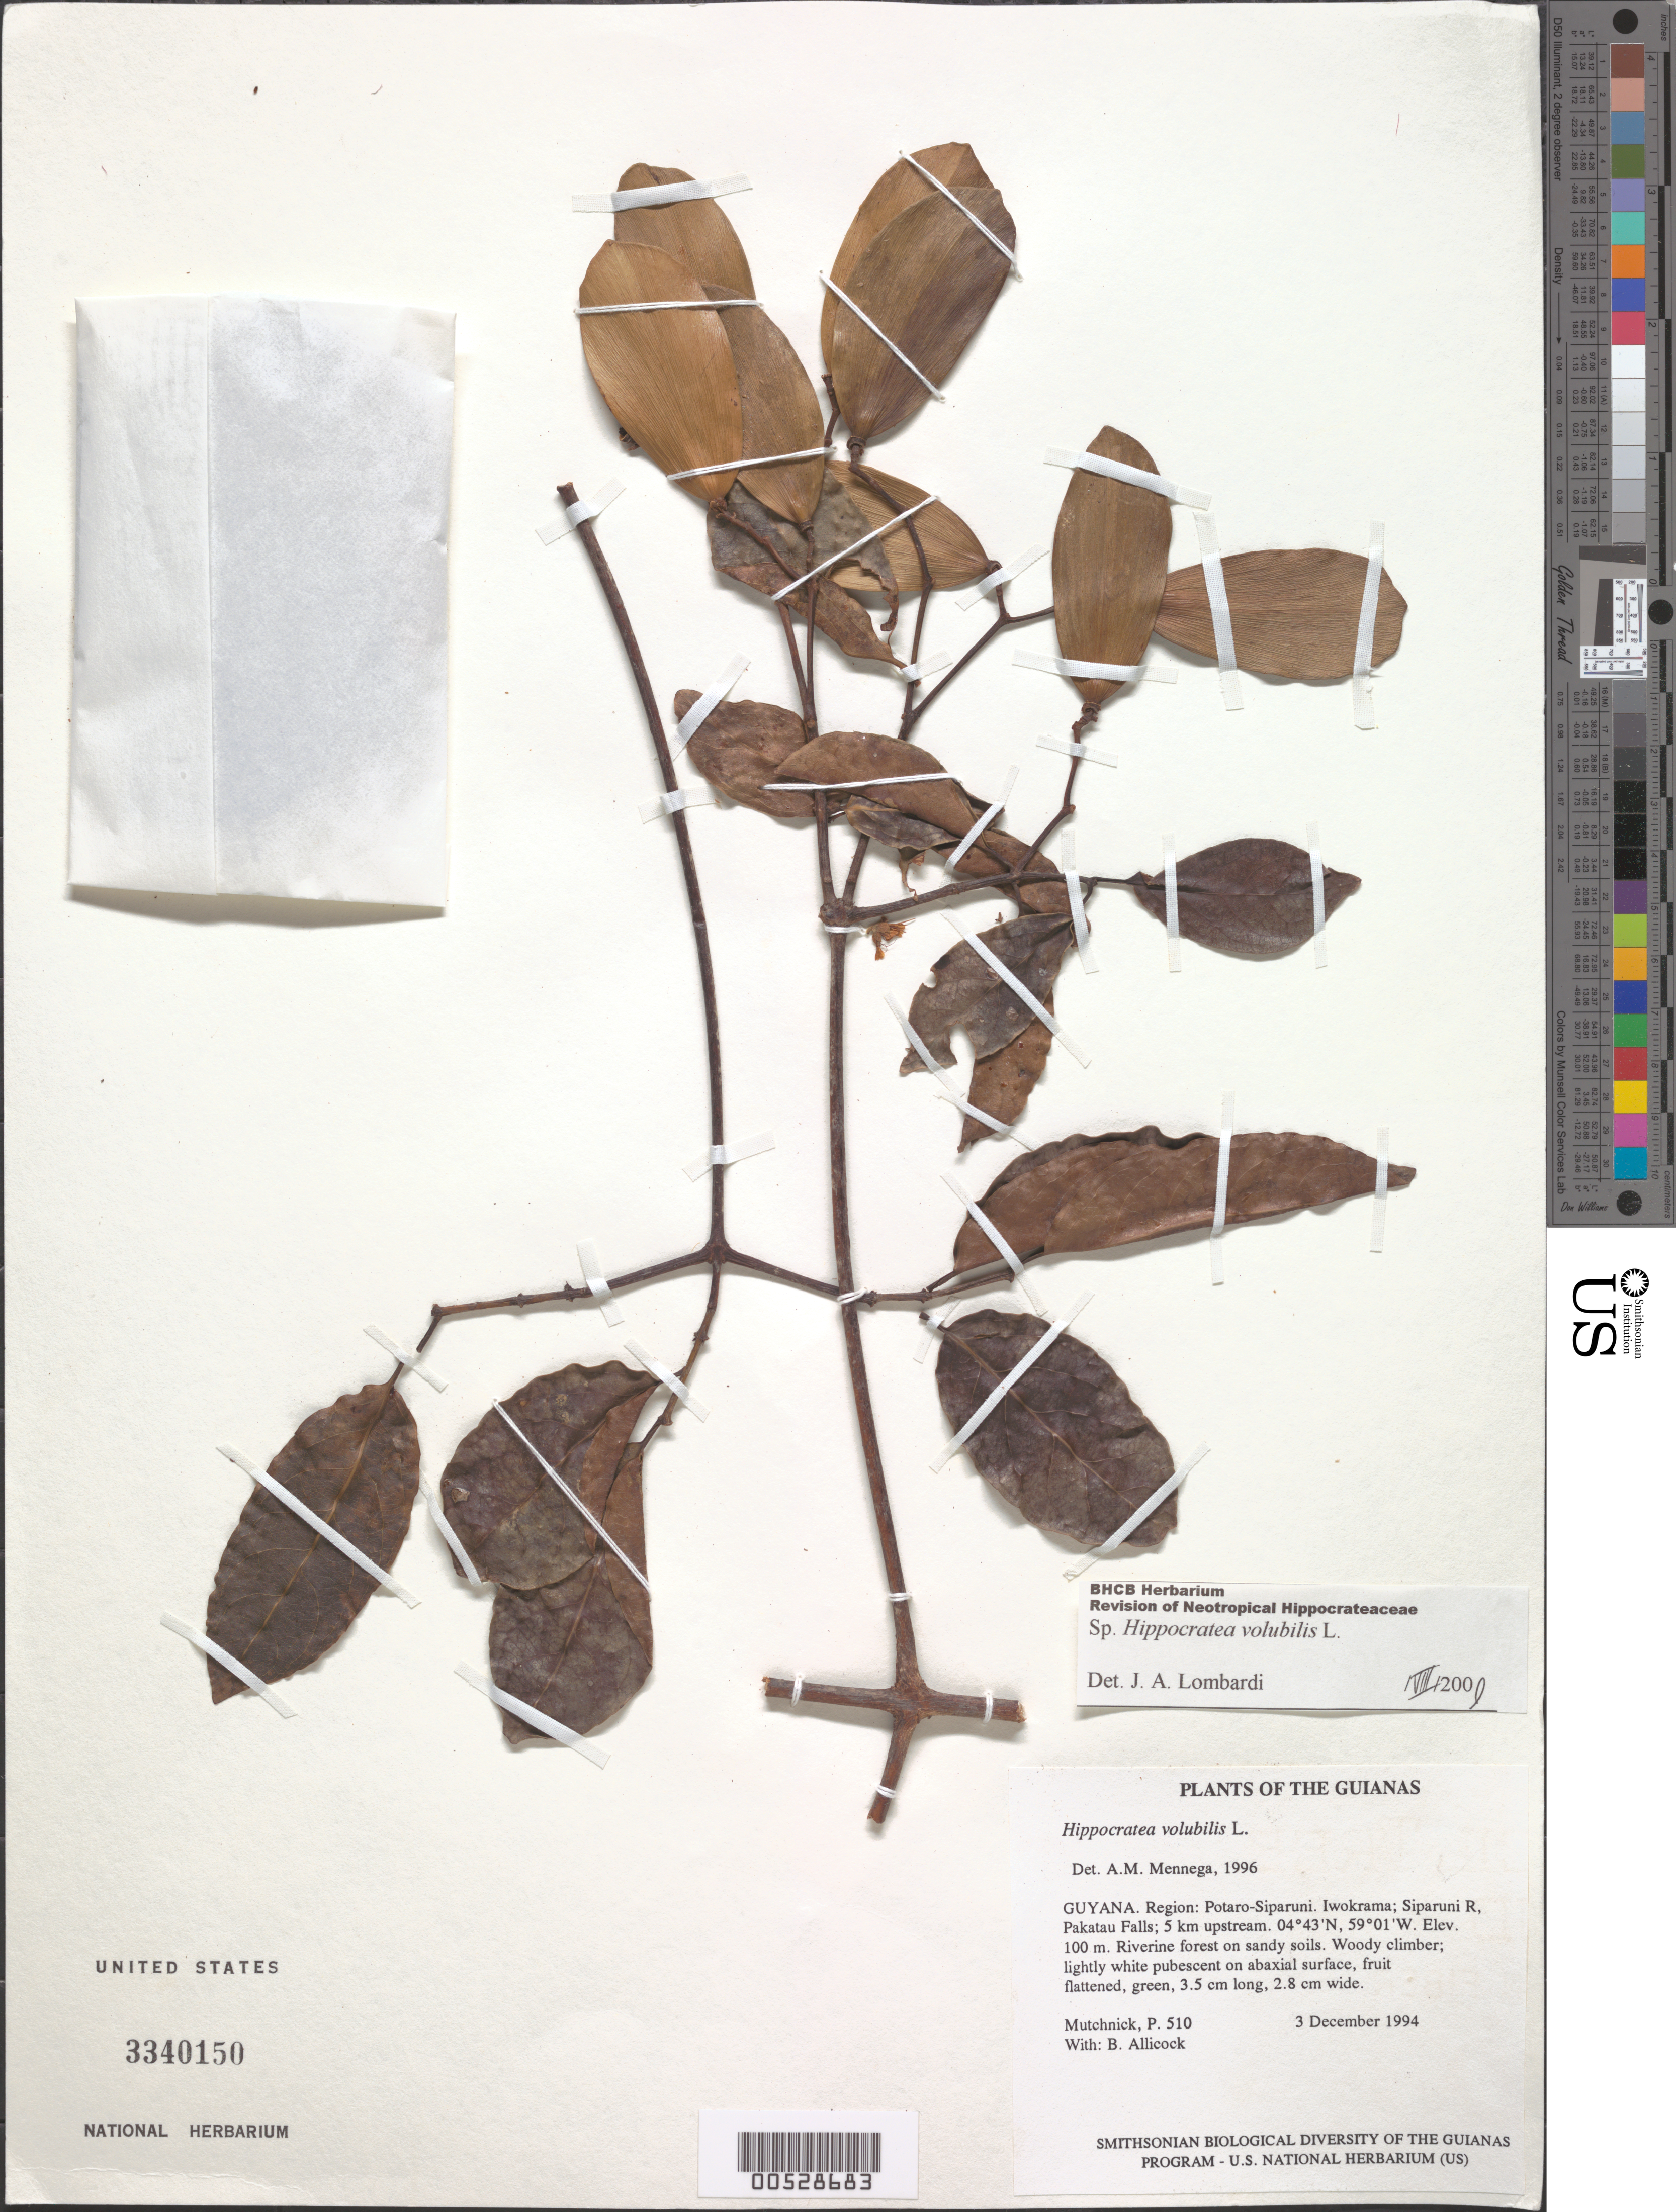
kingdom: Plantae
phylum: Tracheophyta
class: Magnoliopsida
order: Celastrales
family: Celastraceae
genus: Hippocratea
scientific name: Hippocratea volubilis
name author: L.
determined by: Mennega, A. M. W.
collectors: P. Mutchnick & B. Allicock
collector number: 510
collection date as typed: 3 December 1994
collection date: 1994-12-03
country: Guyana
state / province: Potaro-Siparuni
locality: Iwokrama; Siparuni R, Pakatau Falls; 5 km upstream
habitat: Riverine forest on sandy soils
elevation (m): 100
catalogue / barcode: US 3340150